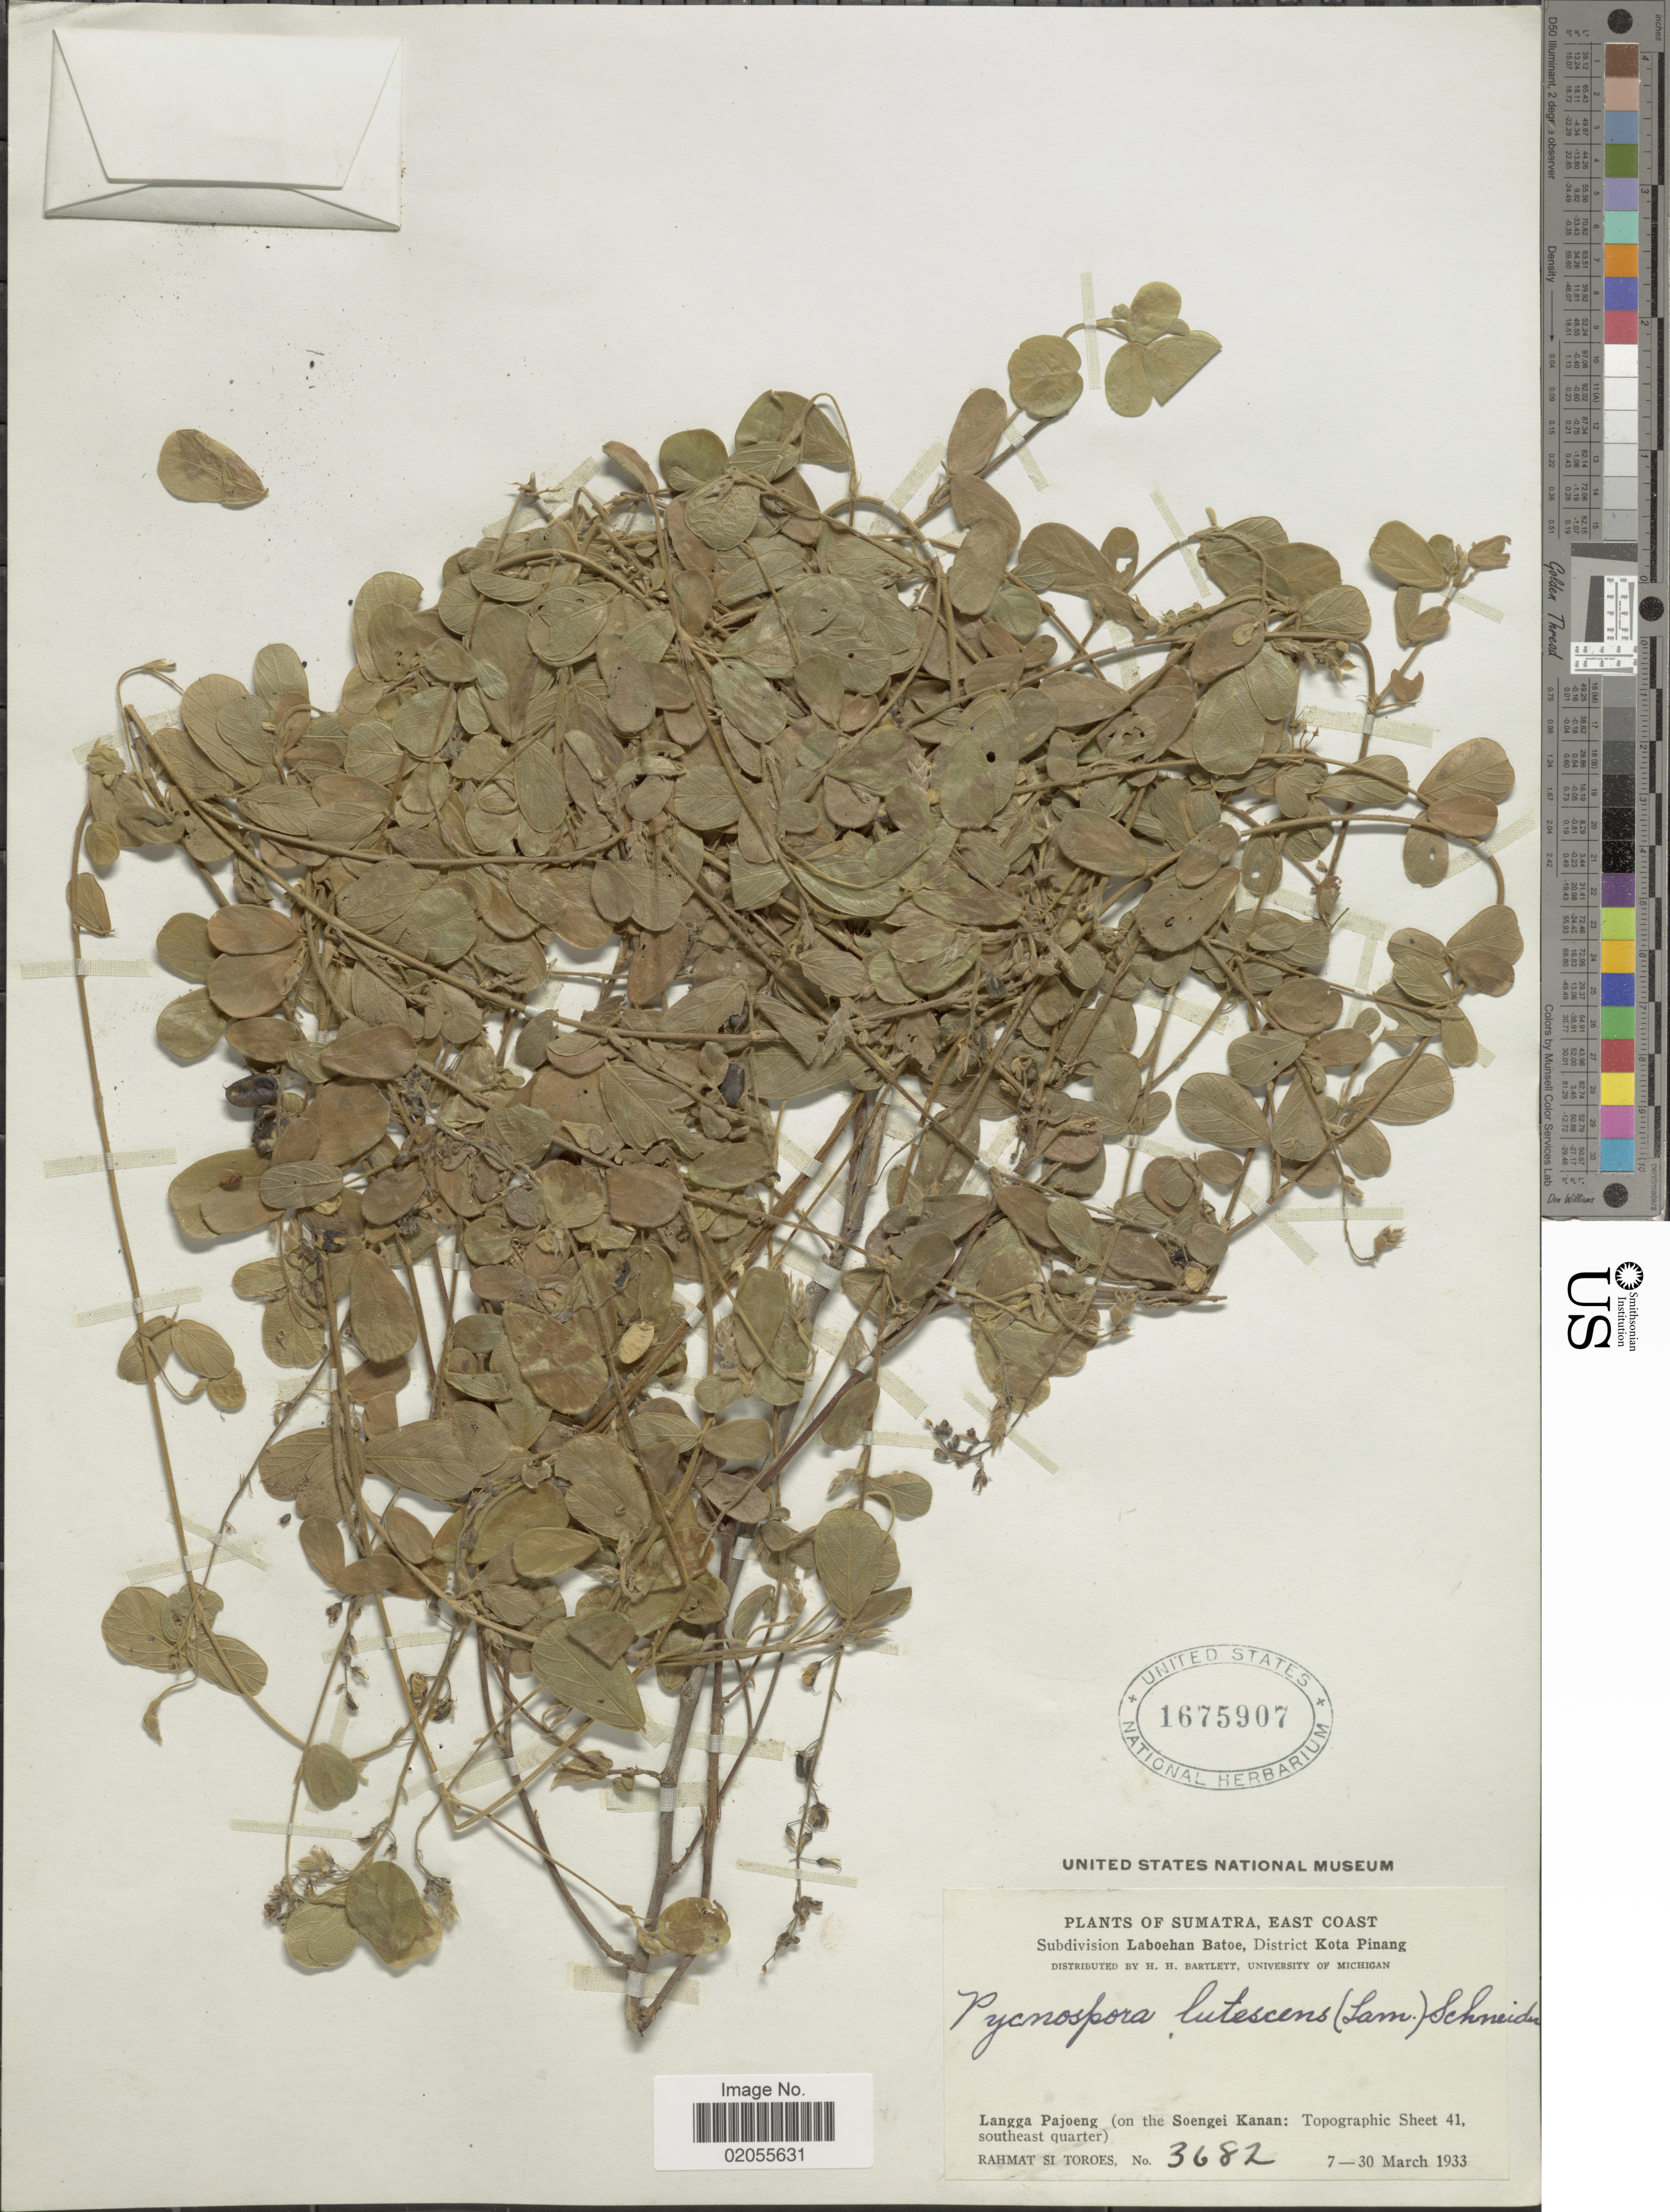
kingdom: Plantae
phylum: Tracheophyta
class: Magnoliopsida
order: Fabales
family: Fabaceae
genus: Pycnospora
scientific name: Pycnospora lutescens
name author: (Poir.) Schindl.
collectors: Rahmat Si Boeea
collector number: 3682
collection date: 1933-03-07/1933-03-30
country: Indonesia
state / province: Sumatra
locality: East Coast, Subdivison Laboehan Batoe, District Kota Pinang, Langga Pajoeng (On the Soengei Kanan: topographic Sheet 41, southeast quarter)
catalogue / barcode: US 1675907